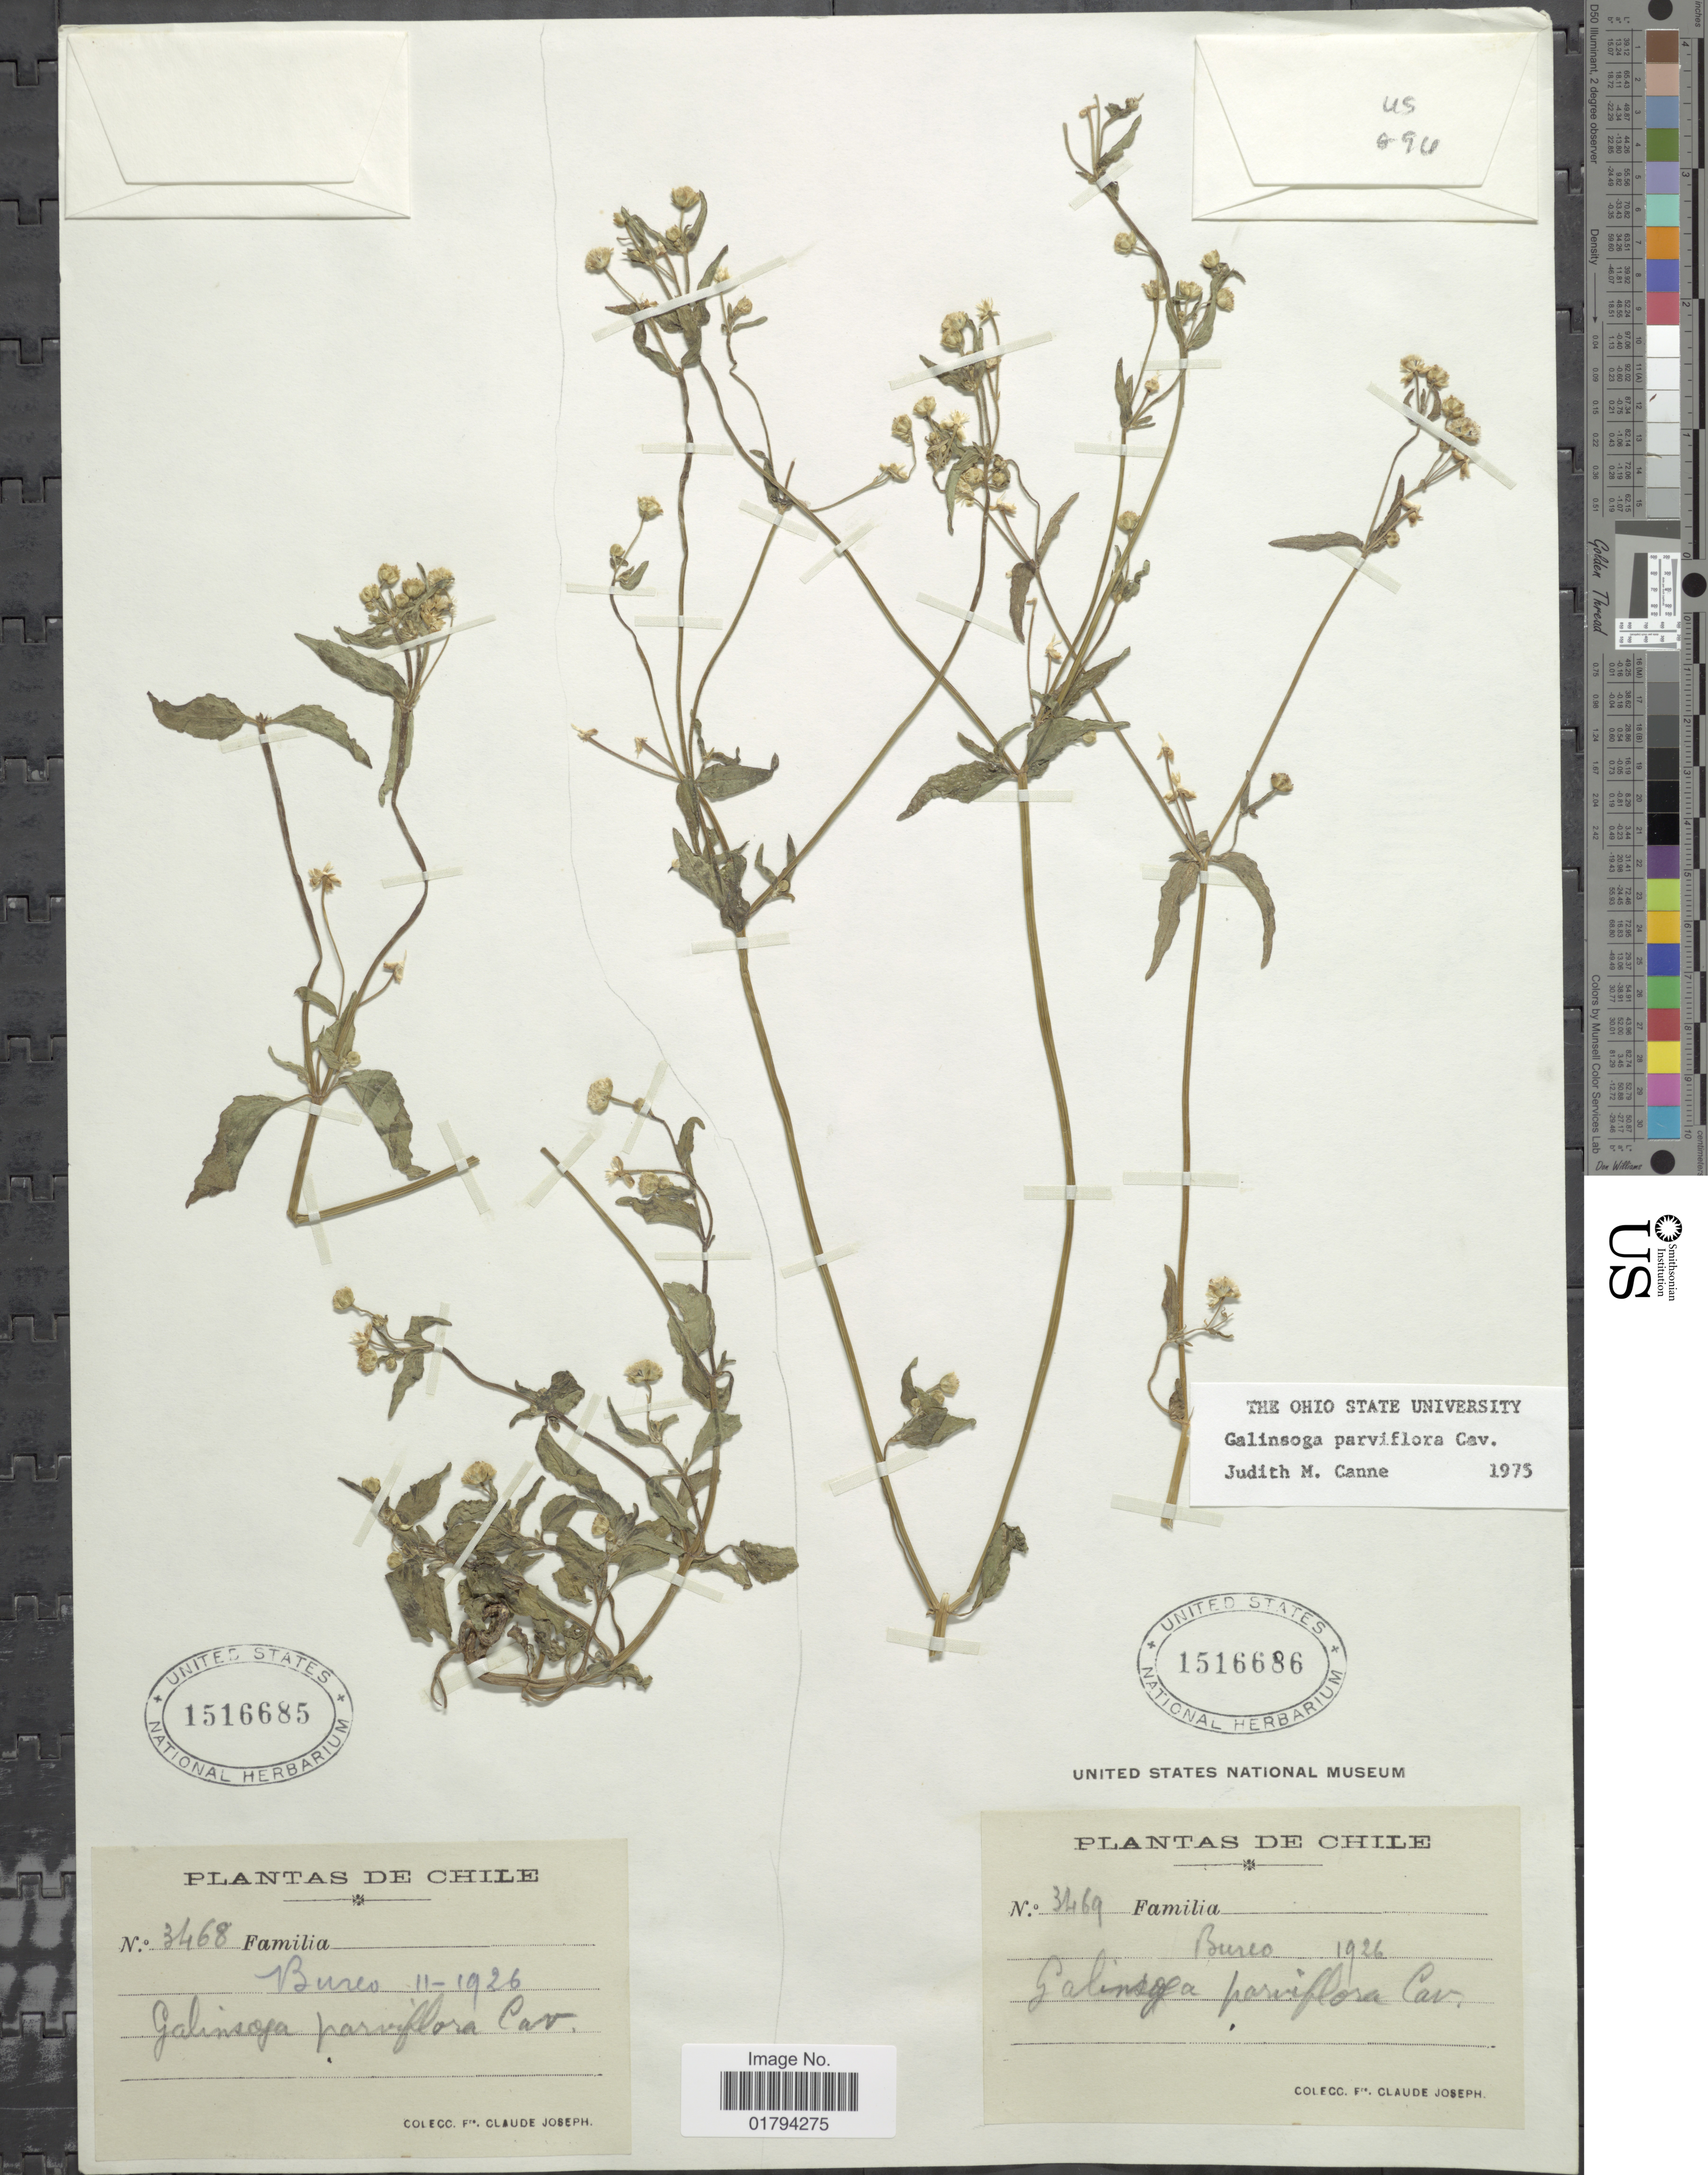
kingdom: Plantae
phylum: Tracheophyta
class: Magnoliopsida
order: Asterales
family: Asteraceae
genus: Galinsoga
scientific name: Galinsoga parviflora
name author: Cav.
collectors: Bro. Claude-Joseph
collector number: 3468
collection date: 1926-11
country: Chile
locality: Bureo.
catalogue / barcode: US 1516685-2